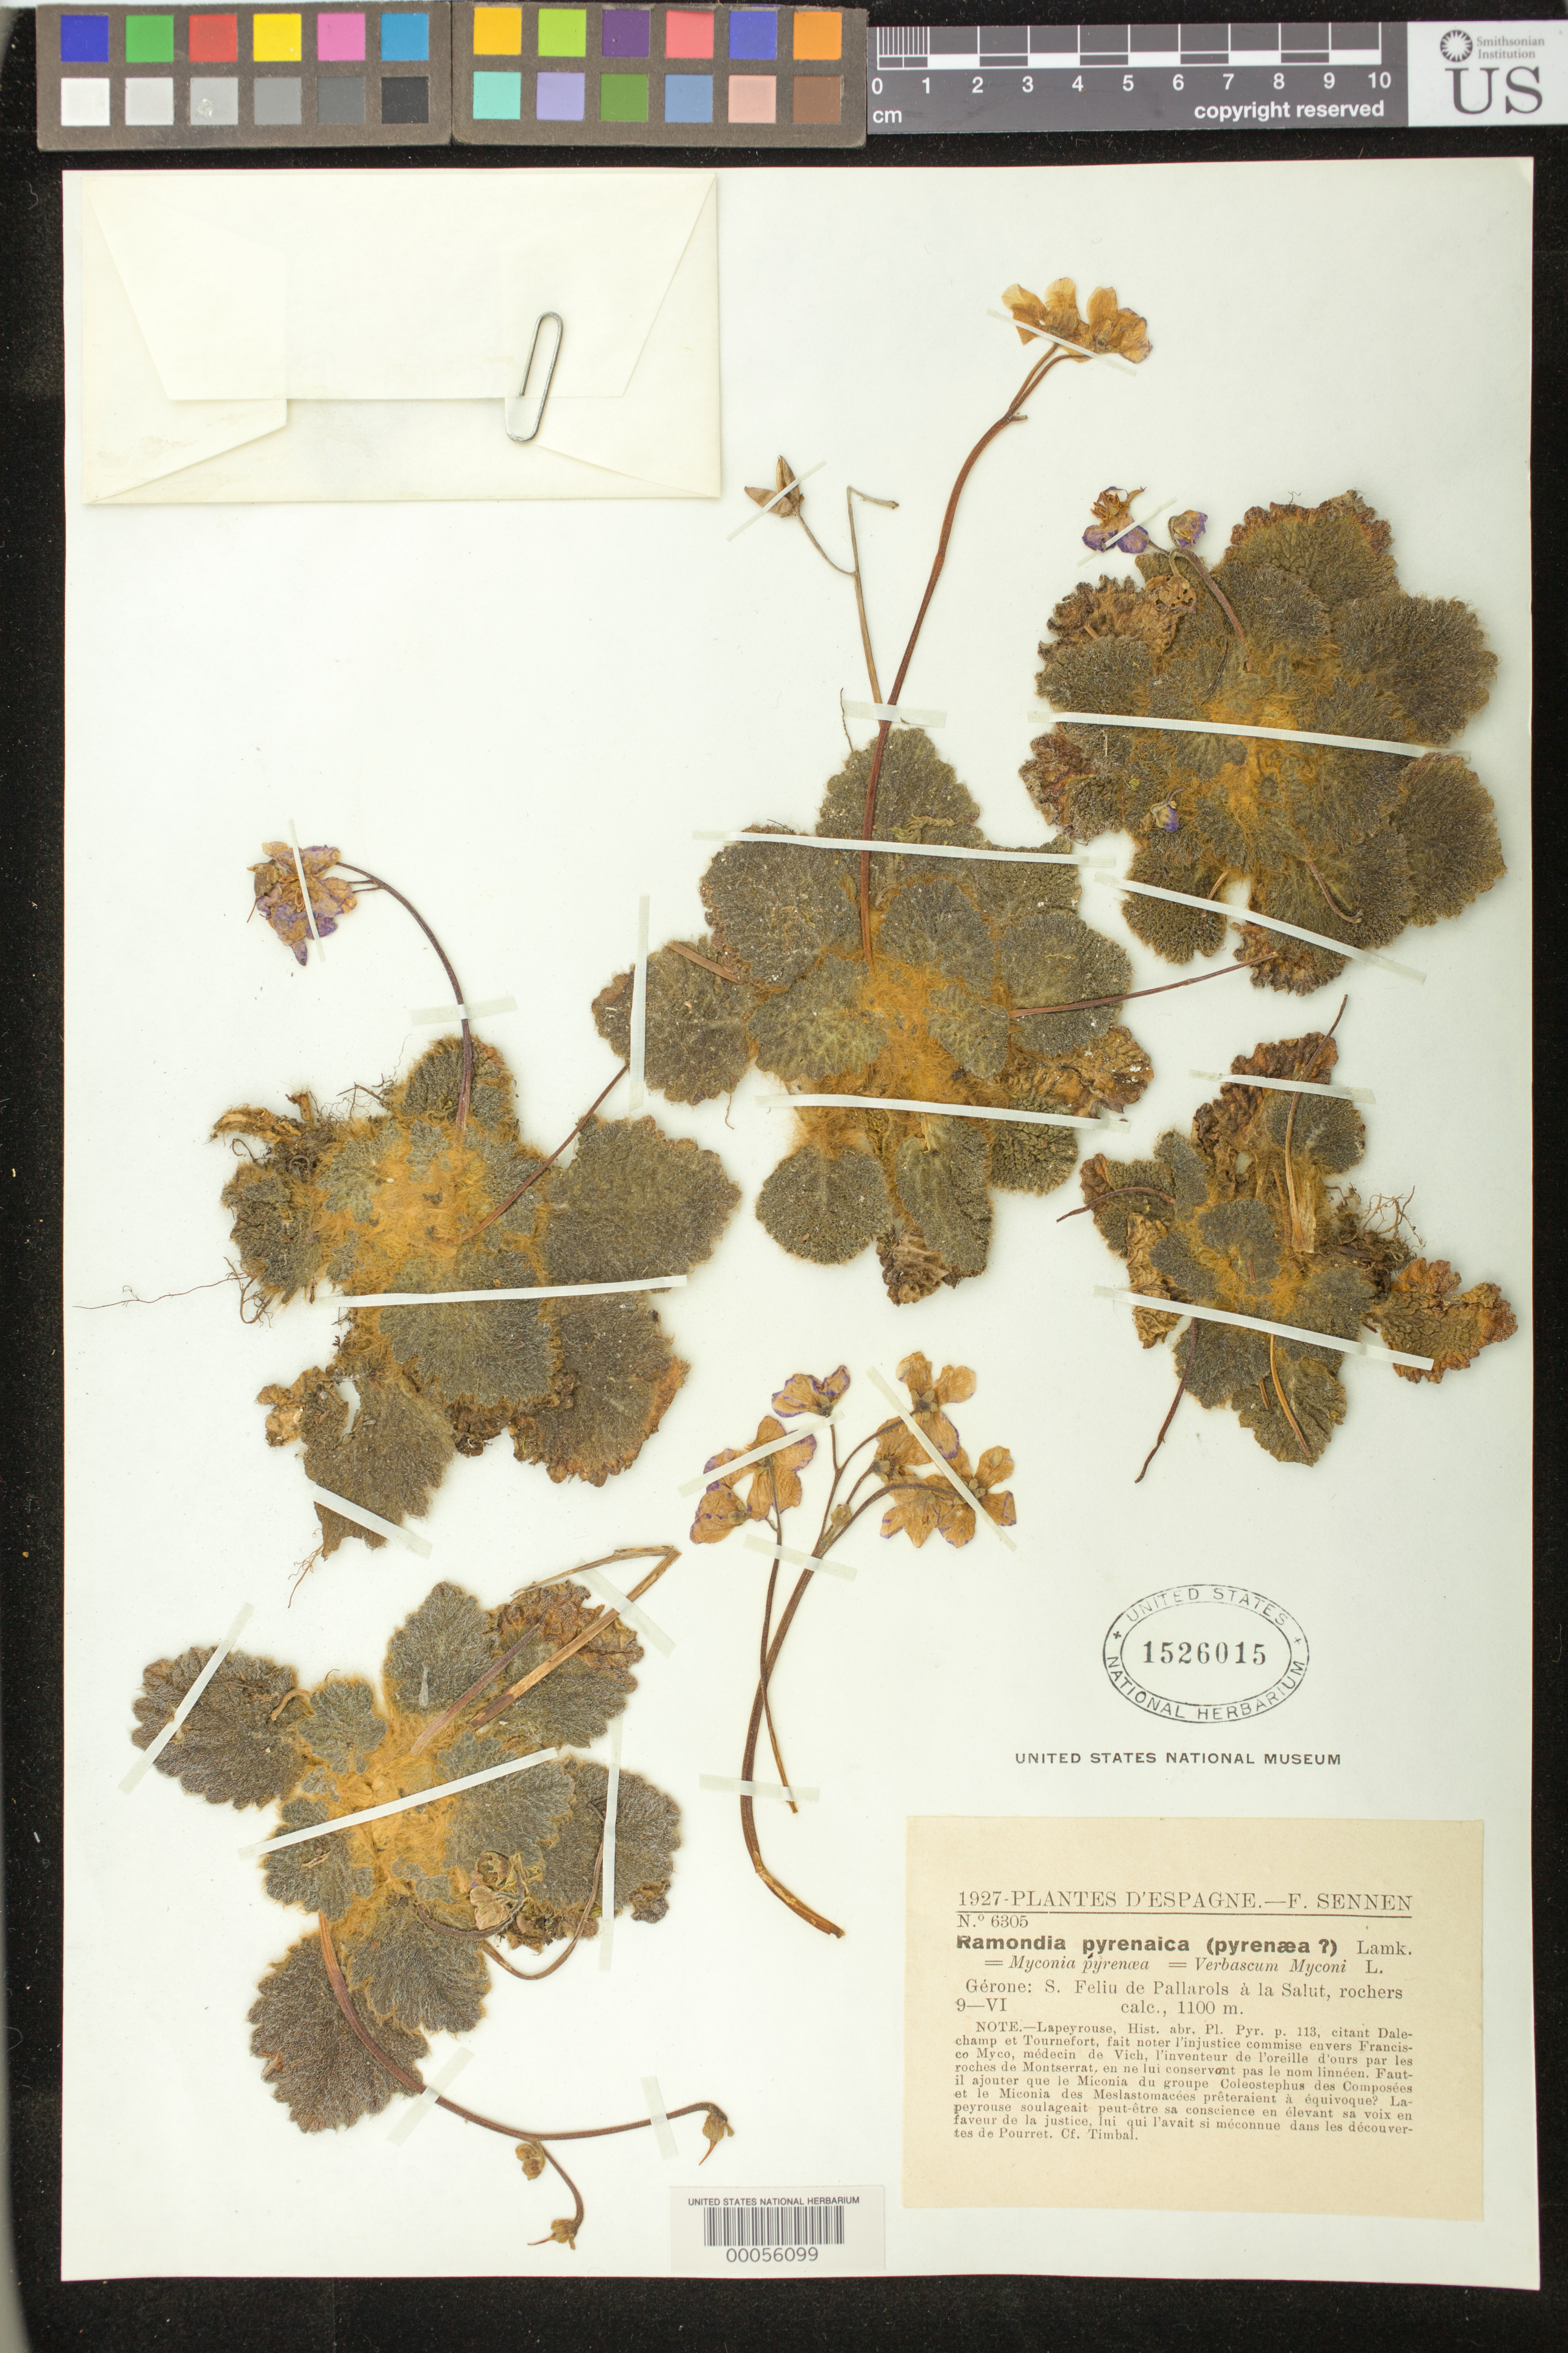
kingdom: Plantae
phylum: Tracheophyta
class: Magnoliopsida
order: Lamiales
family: Gesneriaceae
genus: Ramonda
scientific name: Ramonda pyrenaica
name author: Rich. ex Pers.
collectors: E. Sennen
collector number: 6305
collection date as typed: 09 Jun 1927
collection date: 1927-06-09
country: Spain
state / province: Catalunya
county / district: Girona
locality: S feliu de pallarols a la salut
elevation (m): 1100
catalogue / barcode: US 1526015